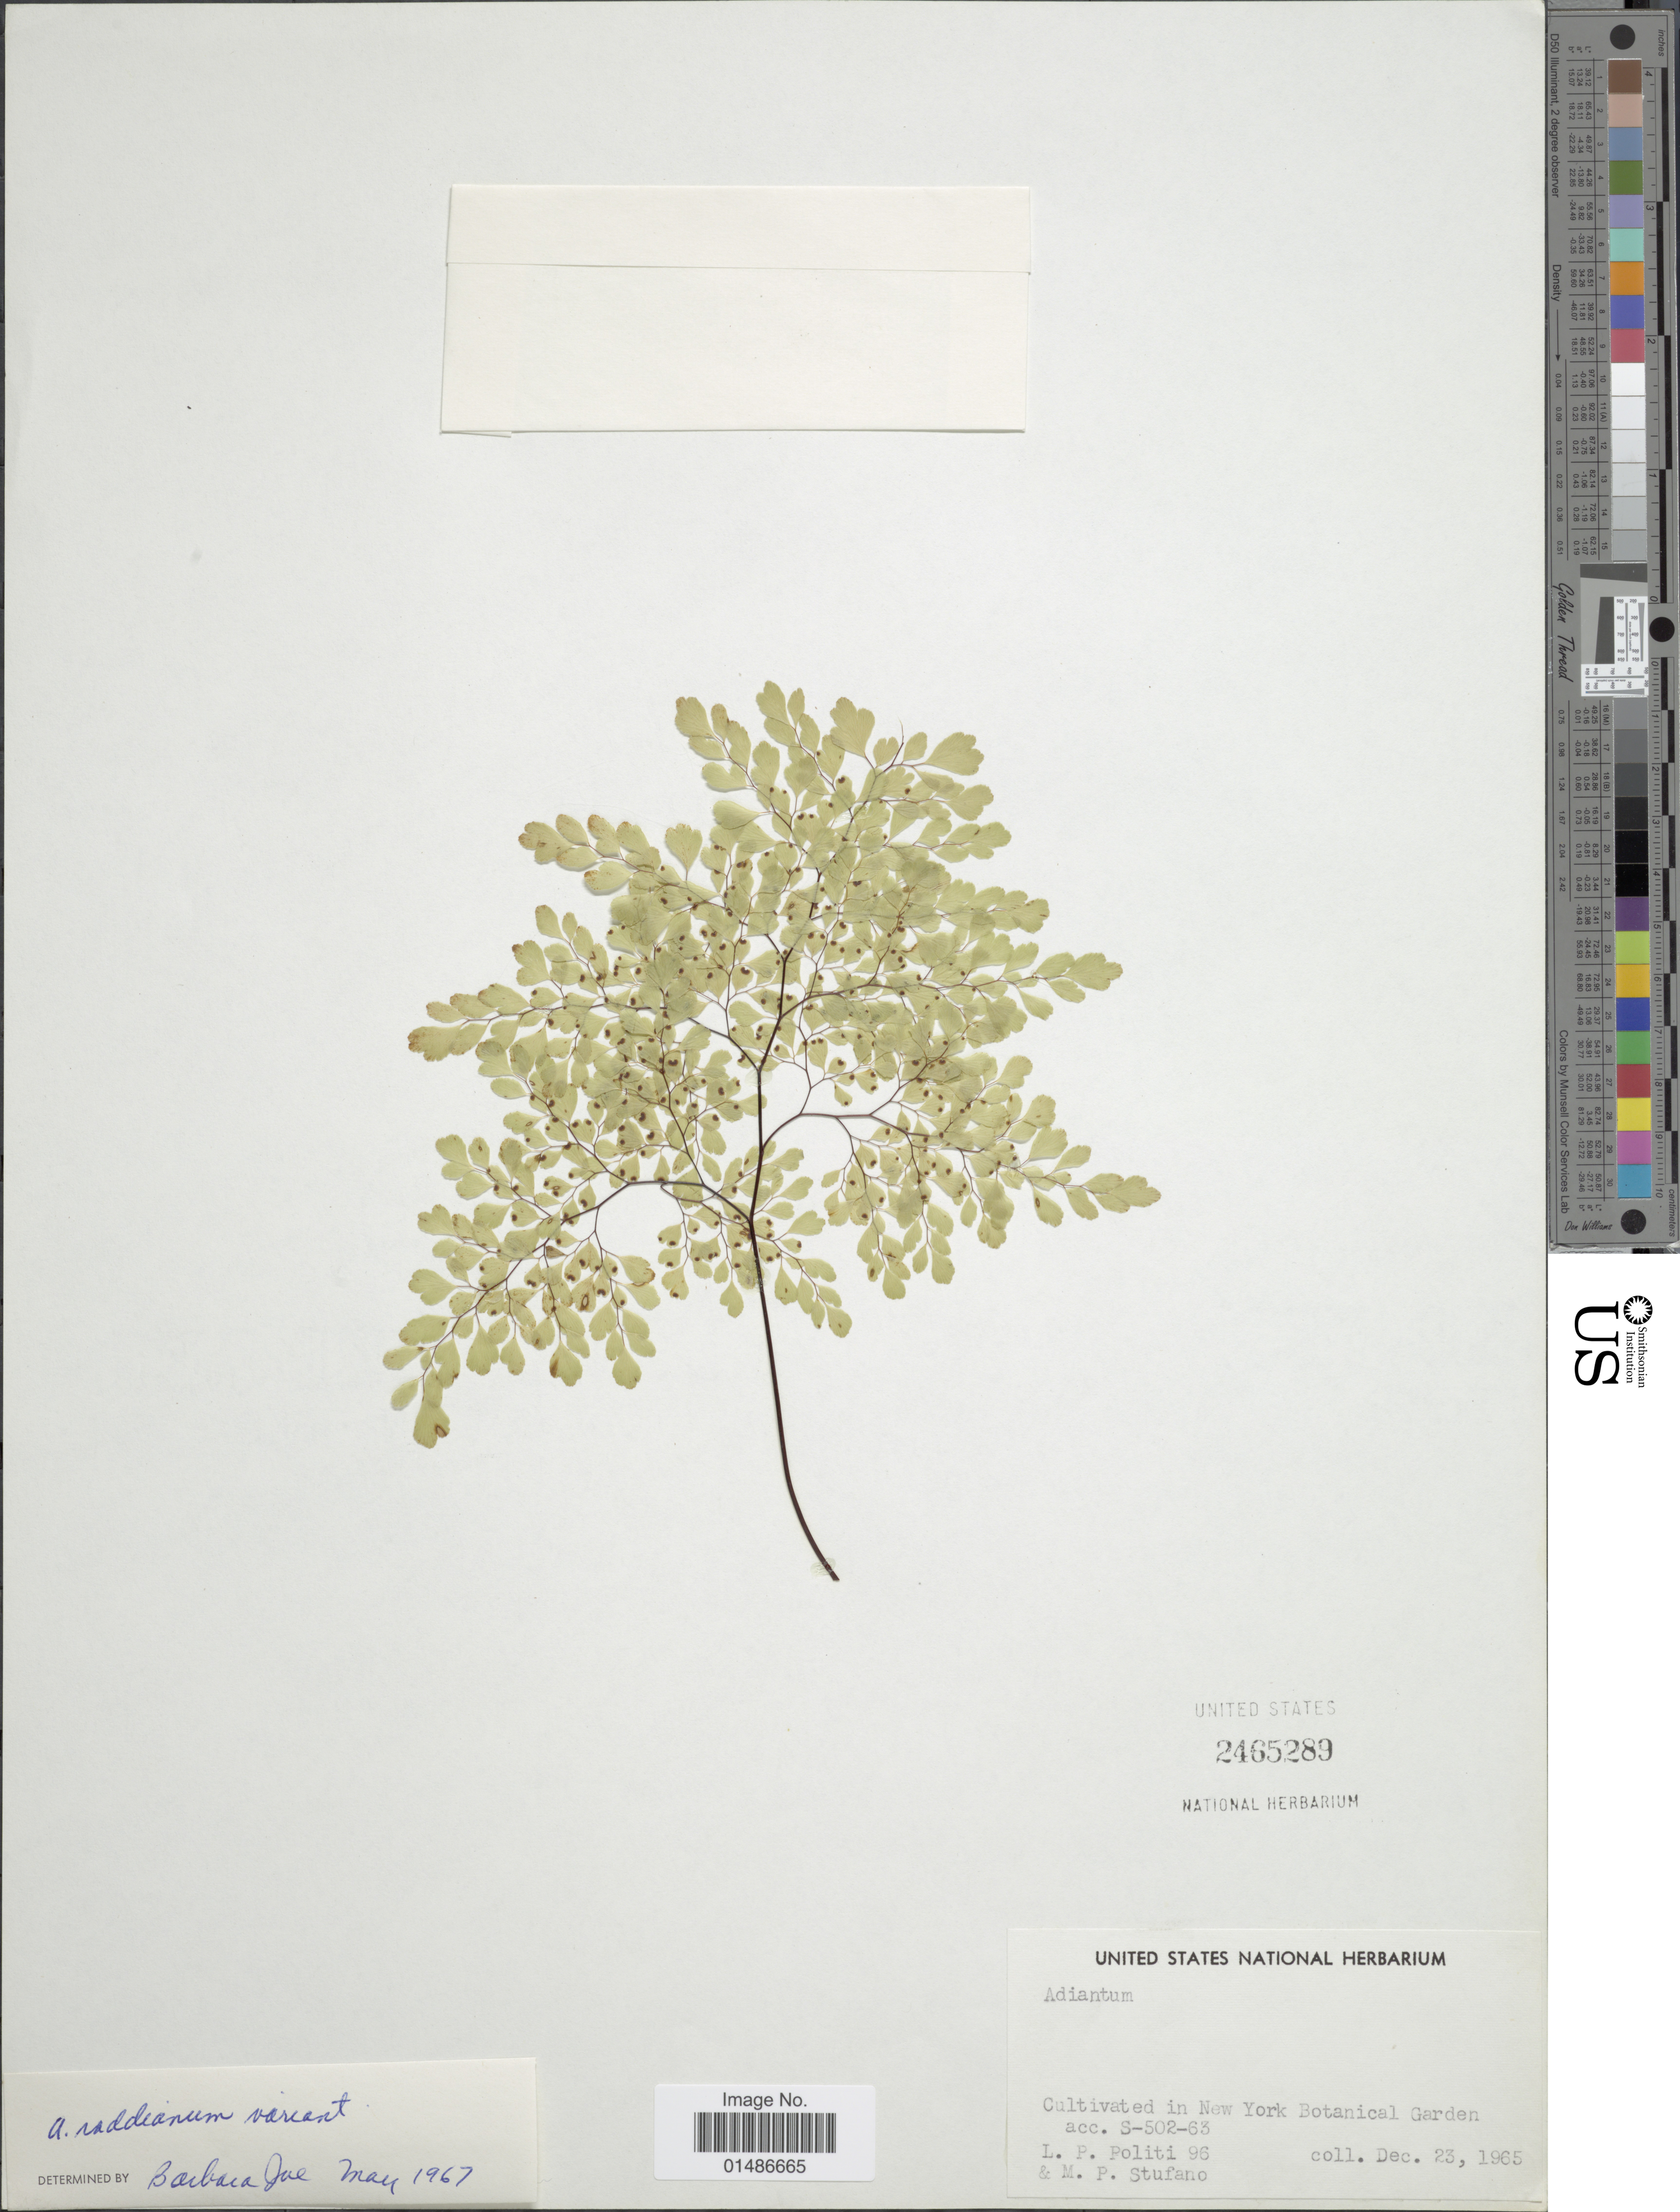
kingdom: Plantae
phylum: Tracheophyta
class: Polypodiopsida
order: Polypodiales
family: Pteridaceae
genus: Adiantum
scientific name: Adiantum raddianum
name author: C. Presl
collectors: L. Politi & M. Stufano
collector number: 96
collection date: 1965-12-23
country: United States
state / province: New York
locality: Cultivated in New York Botanical Garden acc. S-502-63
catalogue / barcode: US 2465289